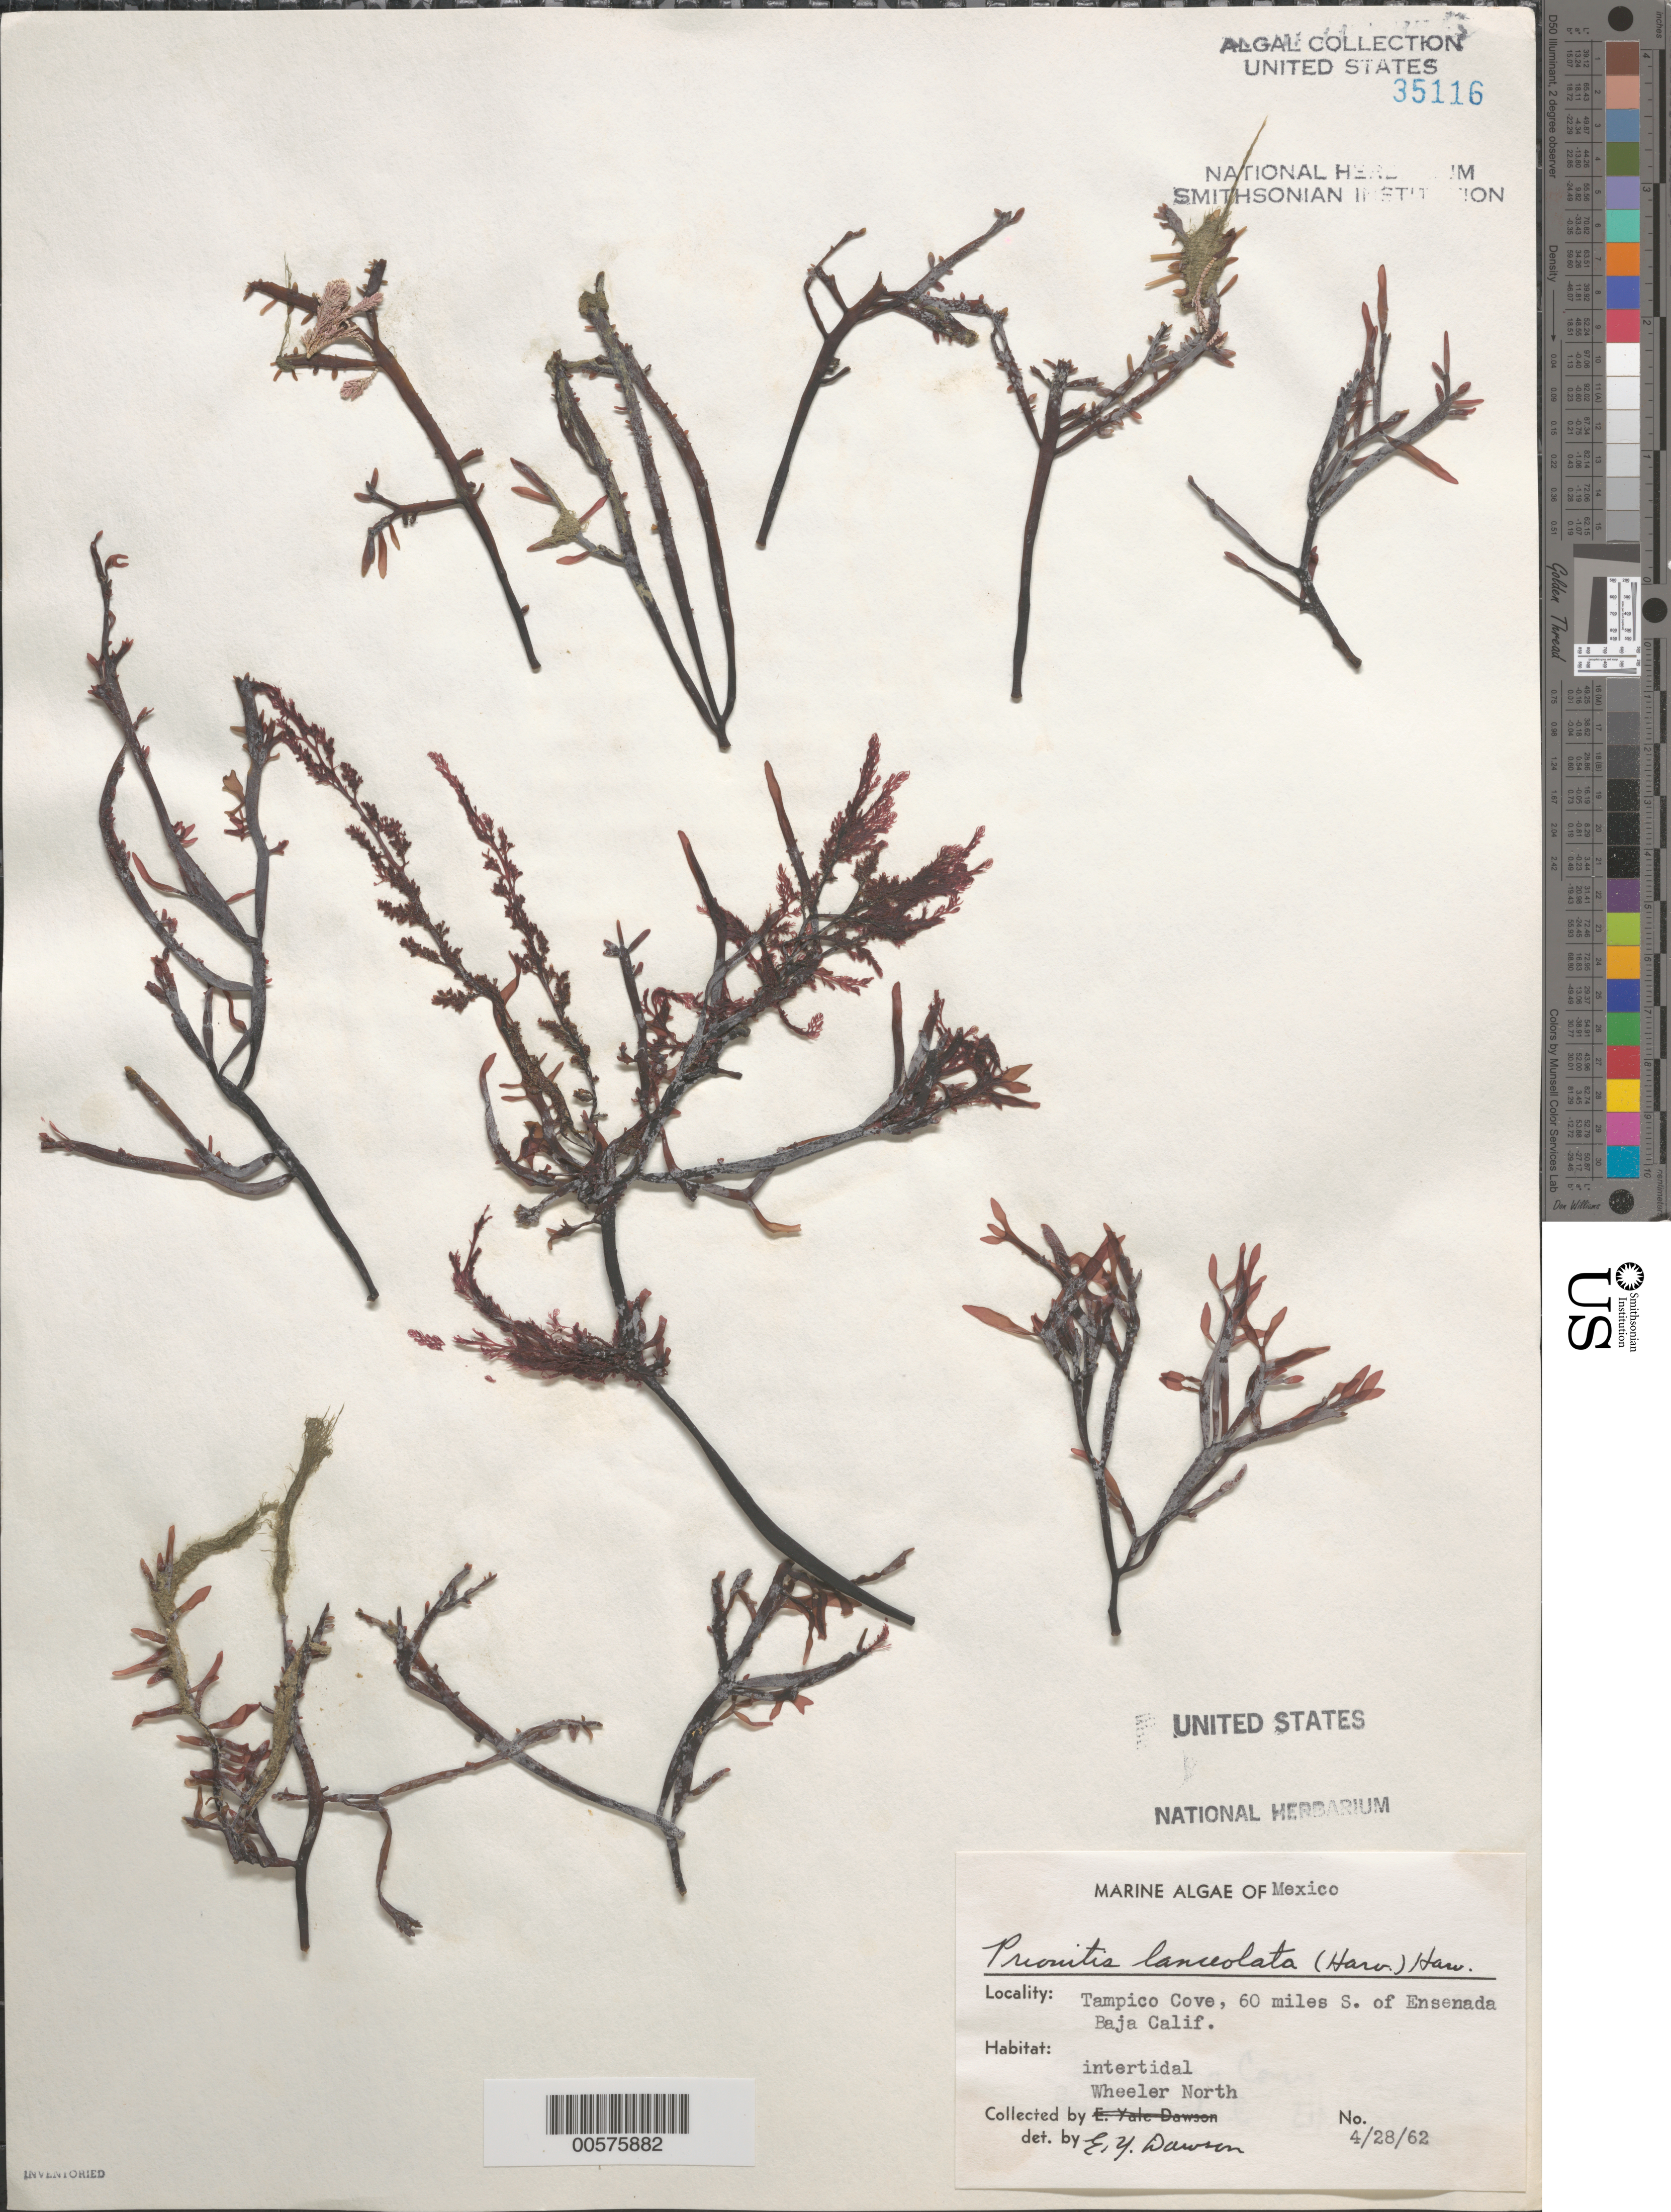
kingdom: Plantae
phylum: Rhodophyta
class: Florideophyceae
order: Cryptonemiales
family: Cryptonemiaceae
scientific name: Prionitis lanceolata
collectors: W. North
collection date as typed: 28 Apr 1962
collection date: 1962-04-28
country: Mexico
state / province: Baja California Norte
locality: Tampico Cove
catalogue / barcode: US 35116